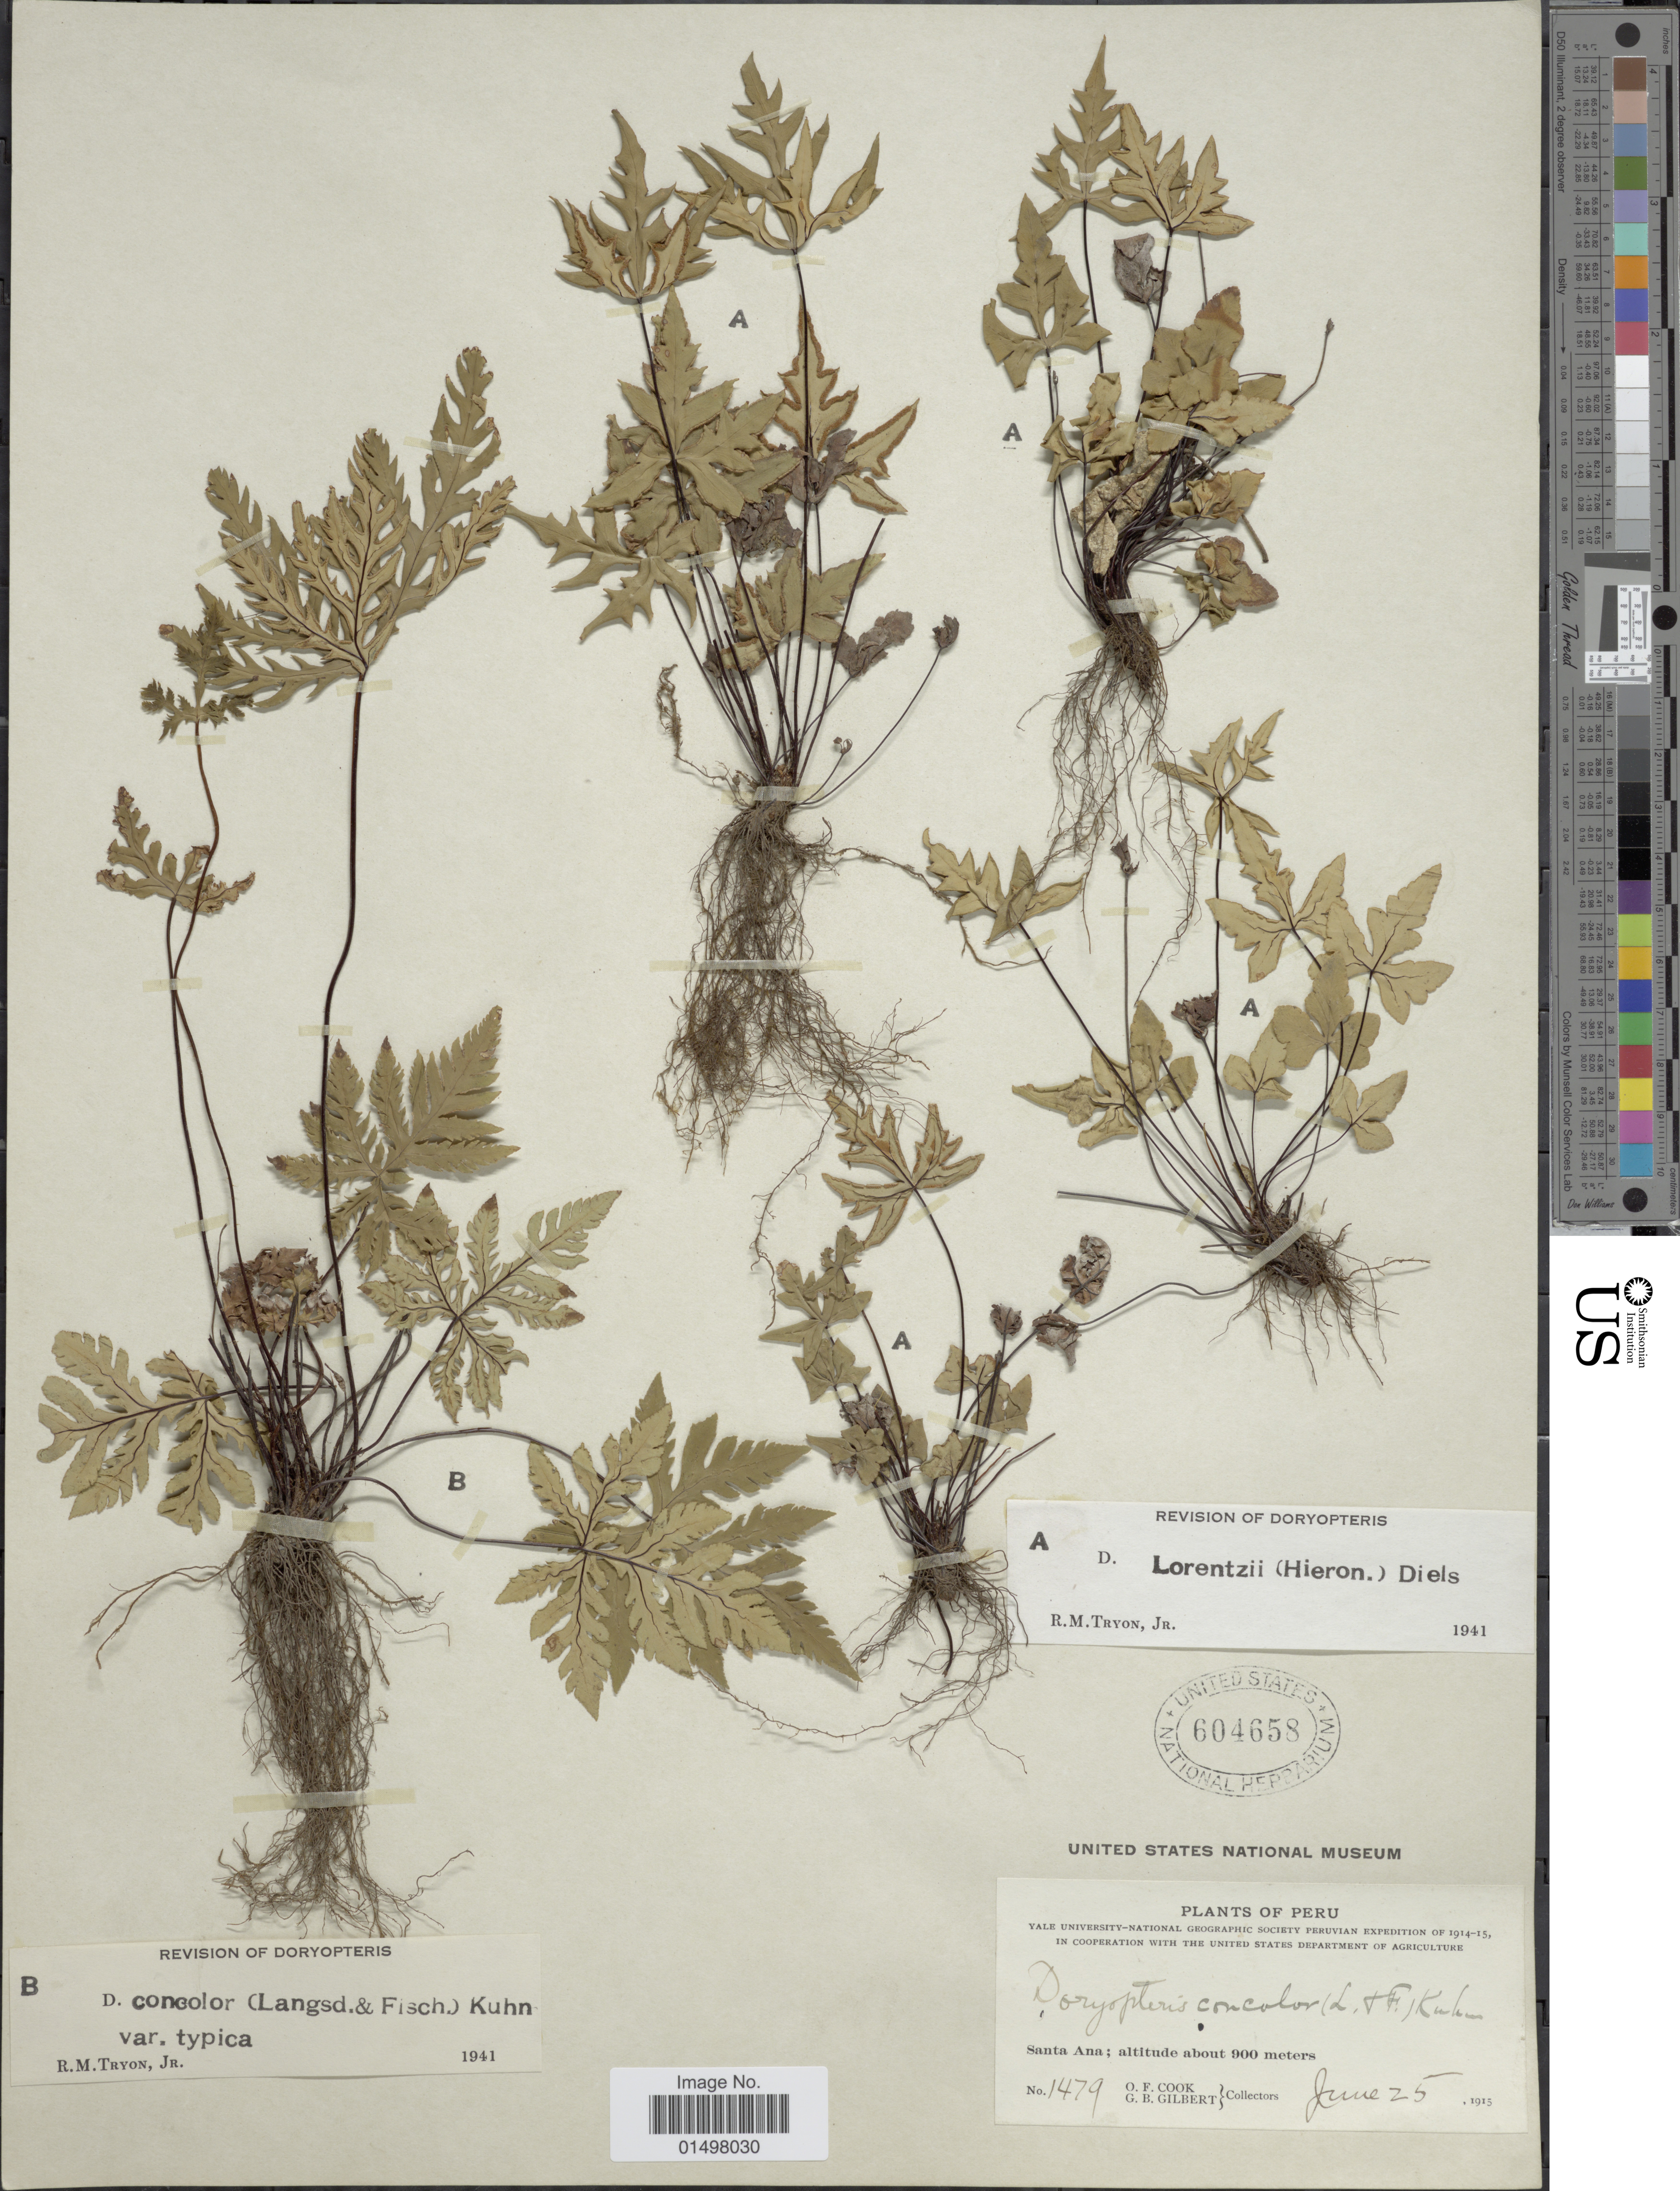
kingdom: Plantae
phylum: Tracheophyta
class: Polypodiopsida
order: Polypodiales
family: Pteridaceae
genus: Doryopteris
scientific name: Doryopteris lorentzii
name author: (Diels) Hieron.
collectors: O. F. Cook & G. B. Gilbert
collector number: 1479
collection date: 1915-06-25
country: Peru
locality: Santa Ana.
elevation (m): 900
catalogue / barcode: US 604658